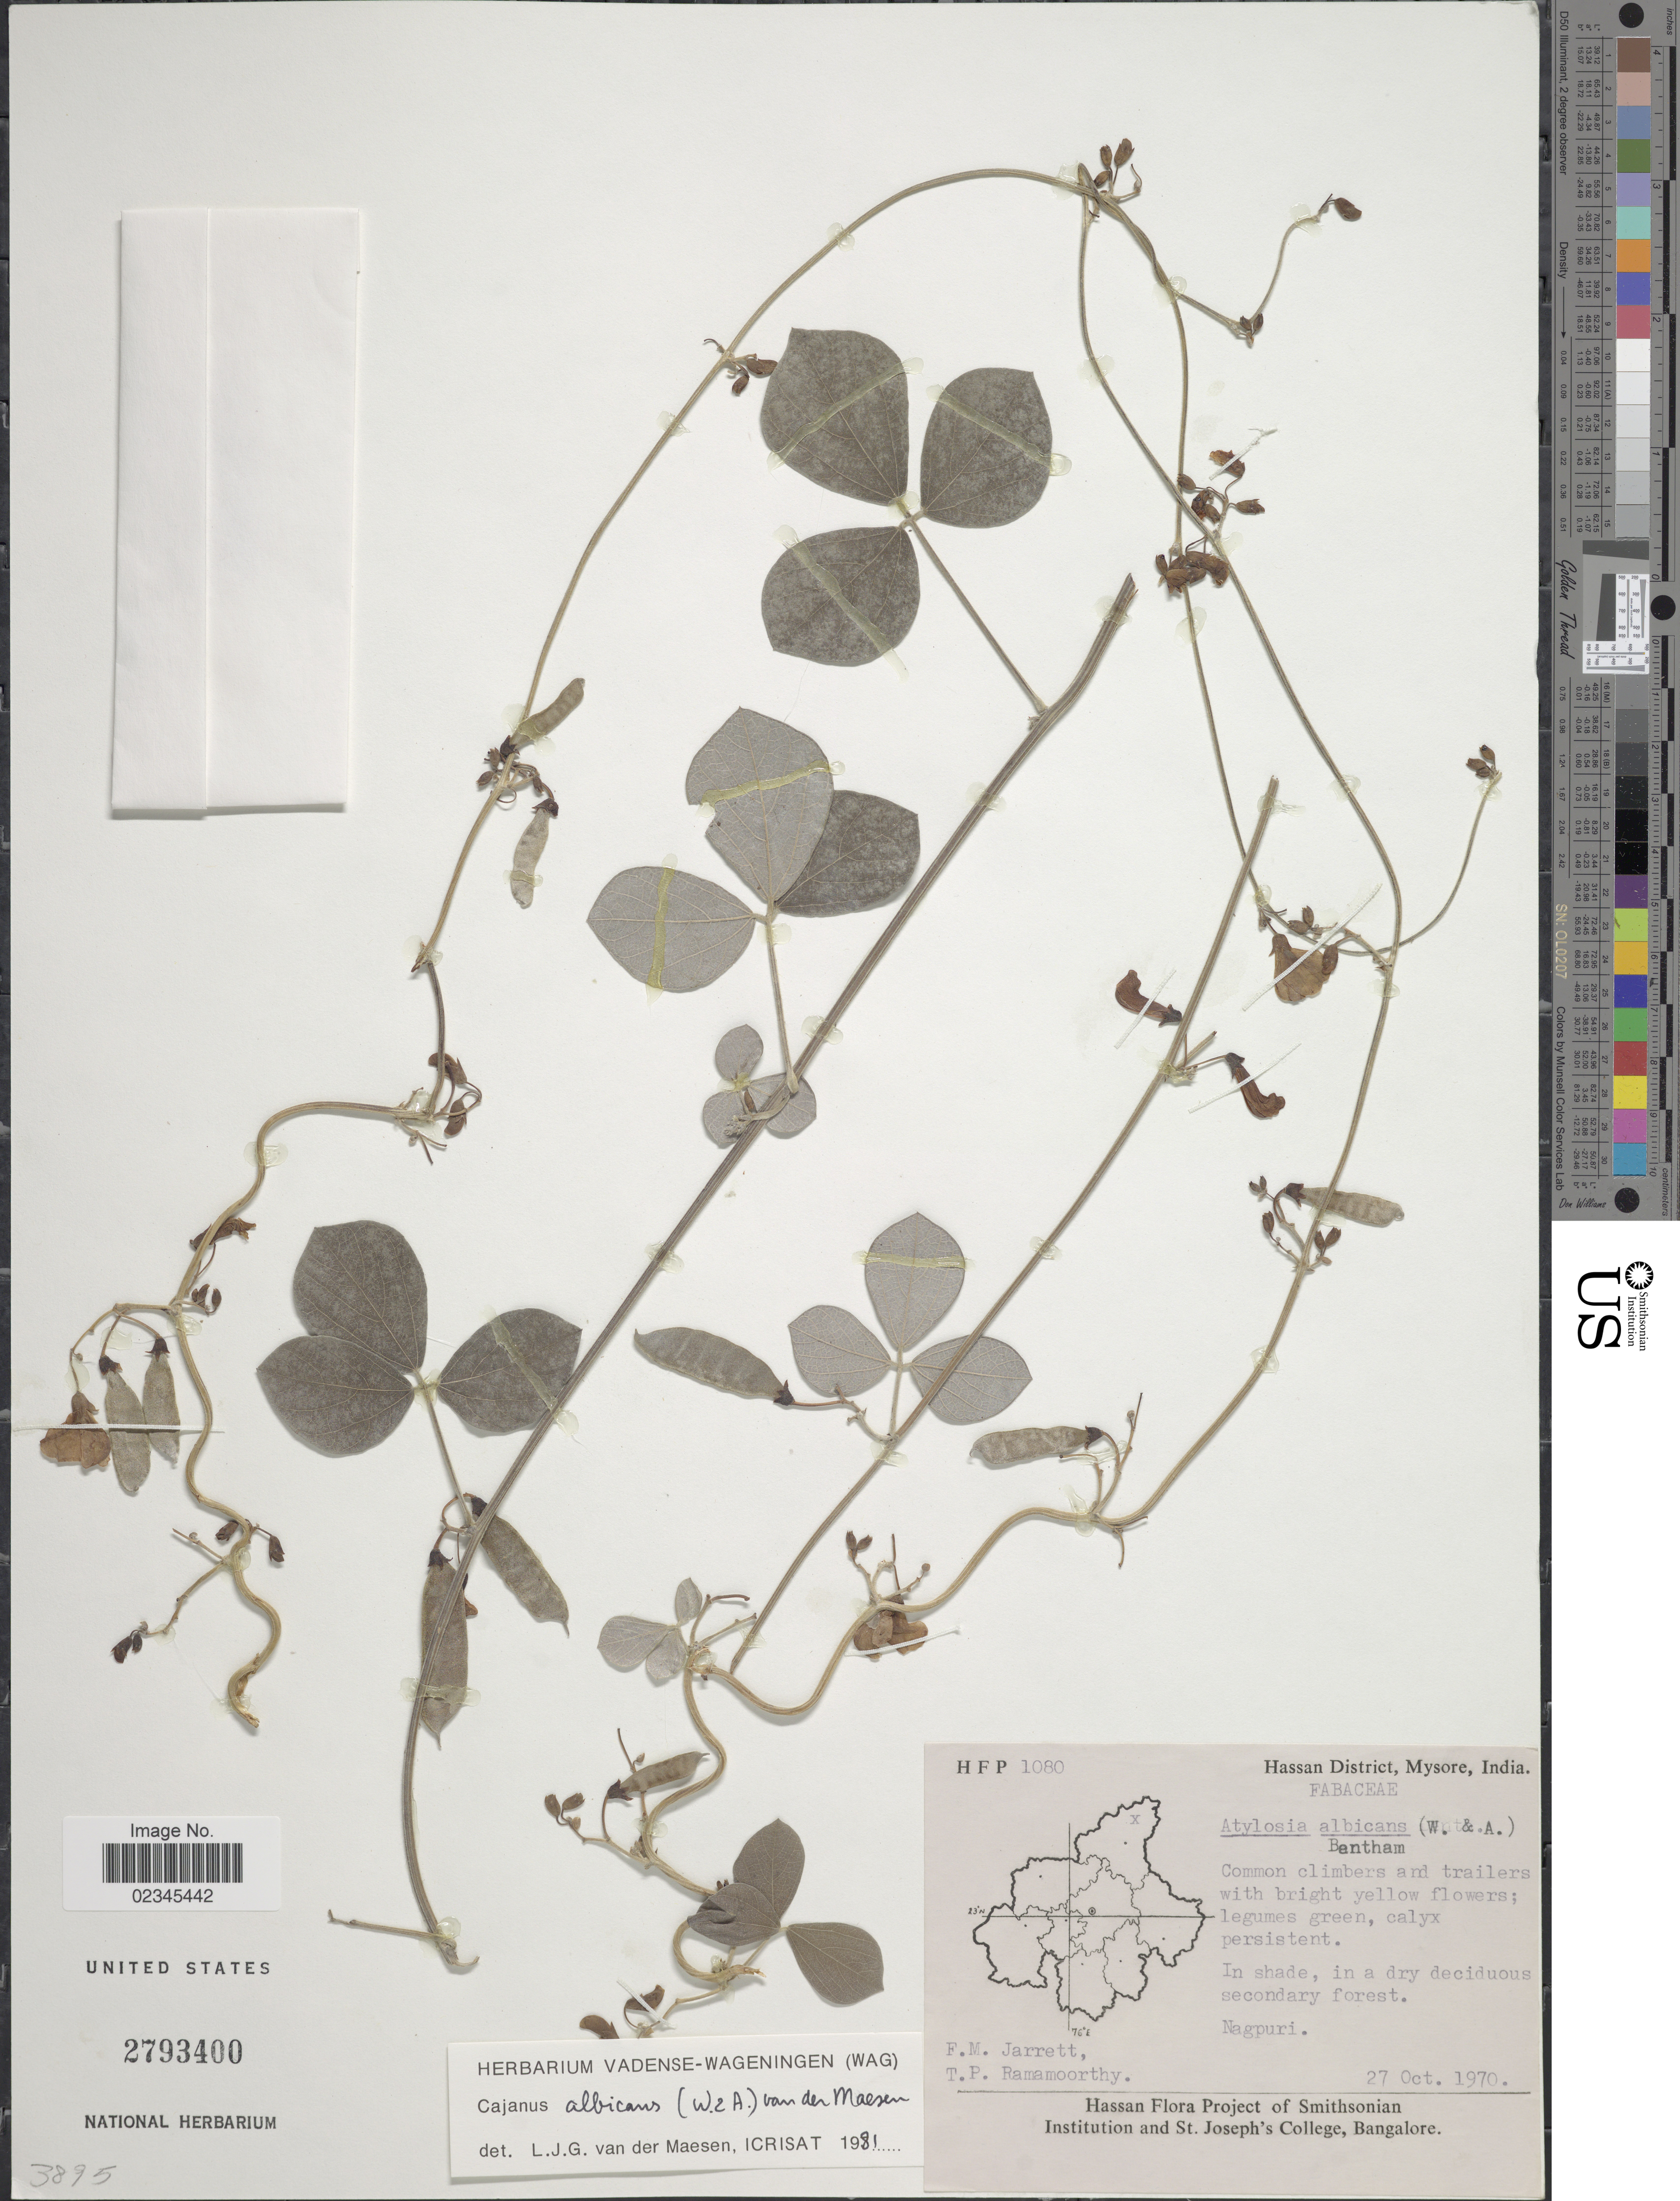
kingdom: Plantae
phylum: Tracheophyta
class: Magnoliopsida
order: Fabales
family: Fabaceae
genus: Cajanus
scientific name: Cajanus albicans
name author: (Wight & Arn.) Maesen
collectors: F. M. Jarrett & T. P. Ramamoorthy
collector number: H F P 1080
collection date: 1970-10-27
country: India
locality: Hassan District, Mysore. Nagpuri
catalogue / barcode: US 2793400